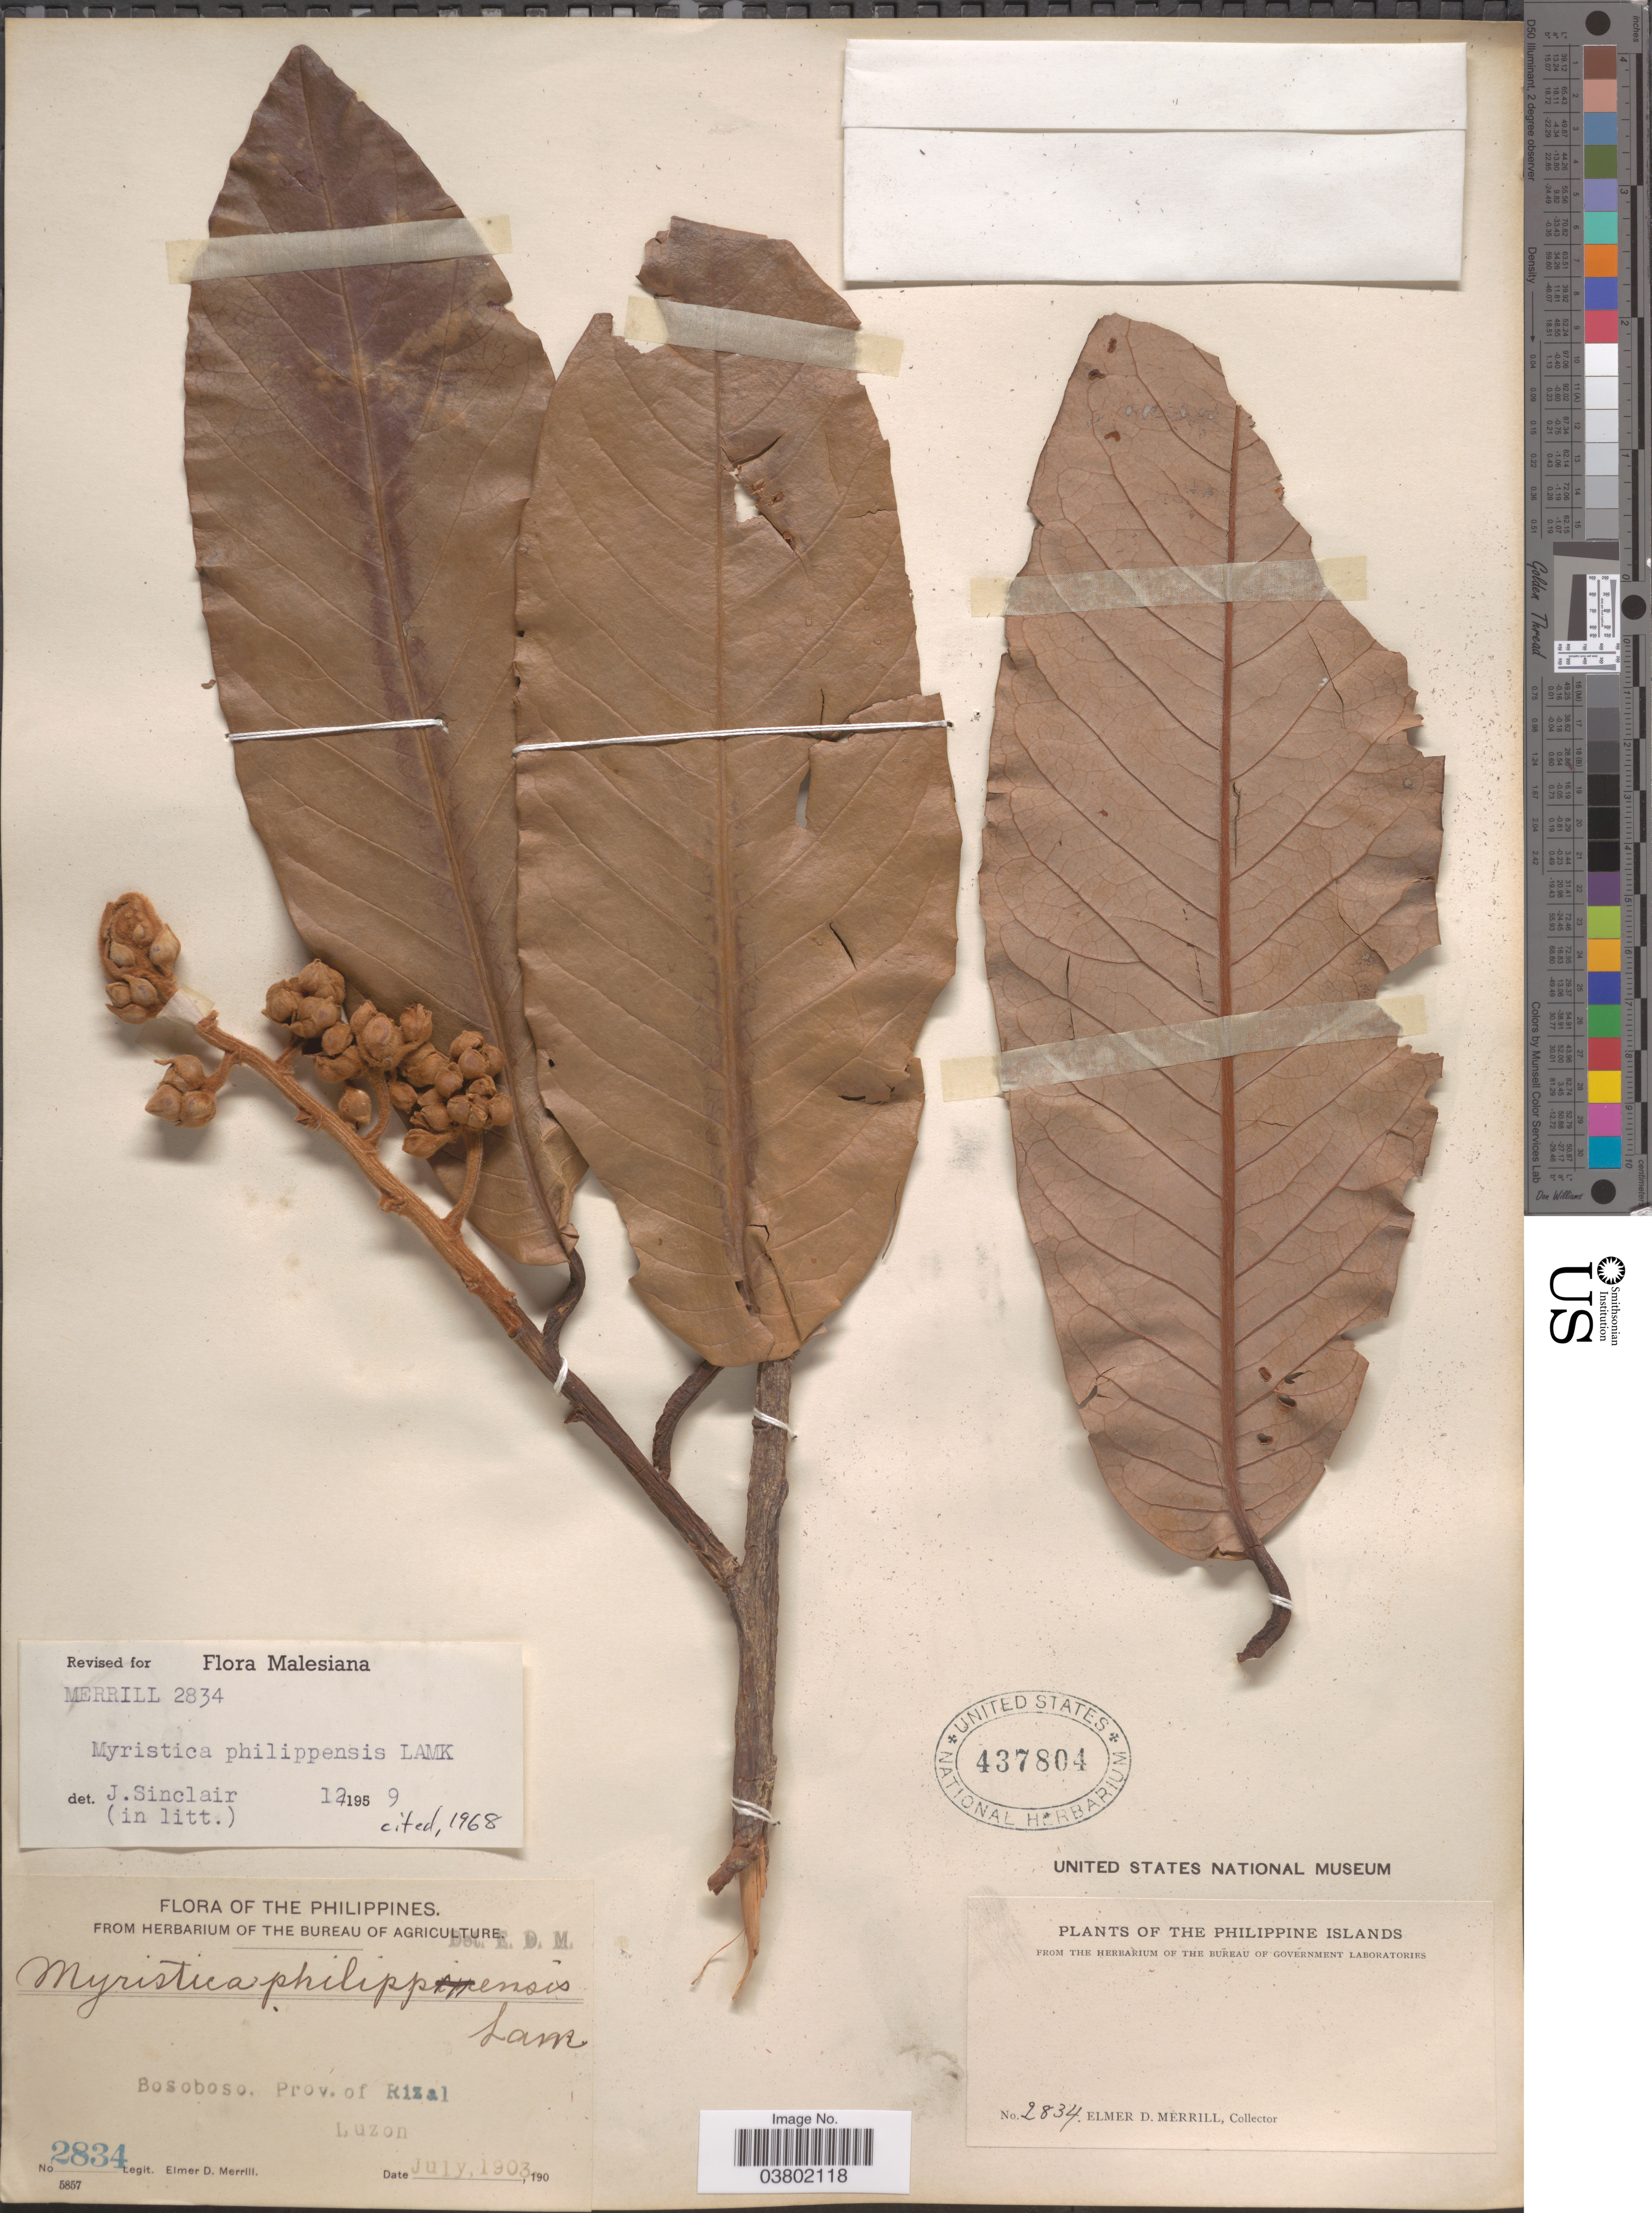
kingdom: Plantae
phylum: Tracheophyta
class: Magnoliopsida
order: Magnoliales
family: Myristicaceae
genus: Myristica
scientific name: Myristica philippensis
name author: Lam.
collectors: E. D. Merrill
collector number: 2834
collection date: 1903-07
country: Philippines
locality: Phillipine Islands. Bosoboso, Prov. of Rizal, Luzon.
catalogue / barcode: US 437804